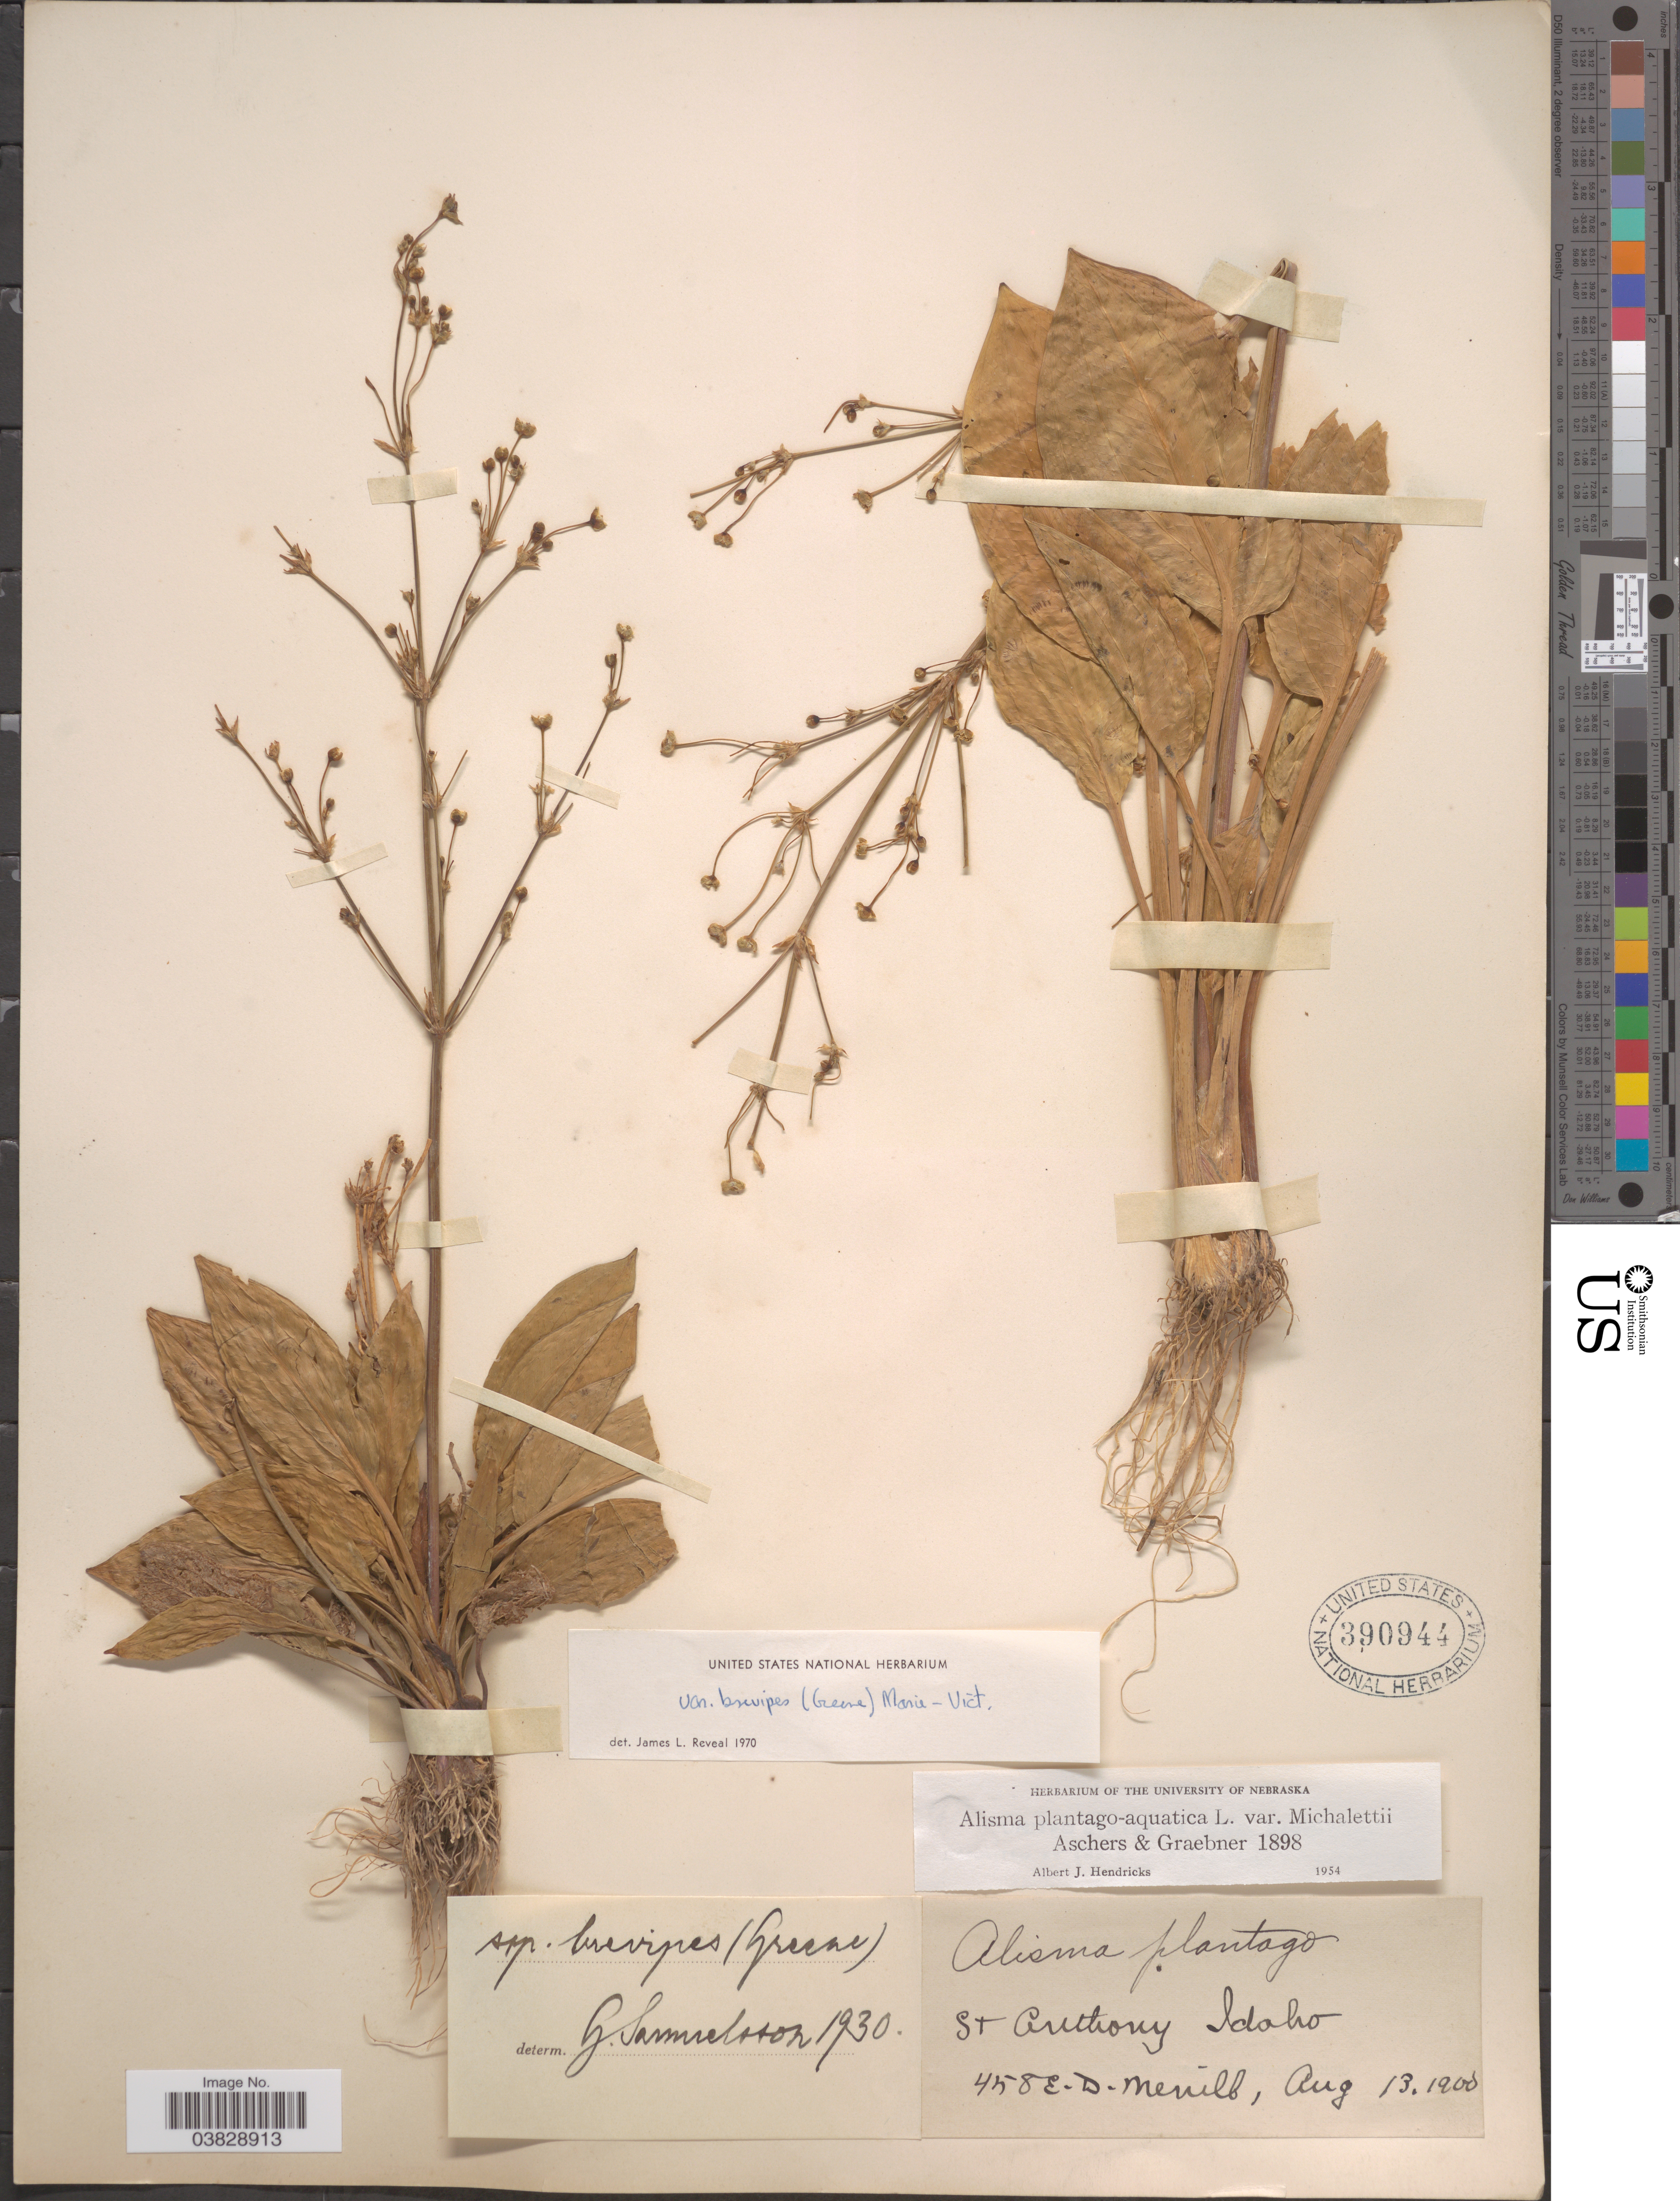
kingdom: Plantae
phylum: Tracheophyta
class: Liliopsida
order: Alismatales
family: Alismataceae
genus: Alisma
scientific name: Alisma plantago-aquatica var. brevipes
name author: (Greene) Vict.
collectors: E. D. Merrill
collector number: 458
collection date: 1900-08-13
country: United States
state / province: Idaho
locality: St. Anthony.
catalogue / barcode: US 390944